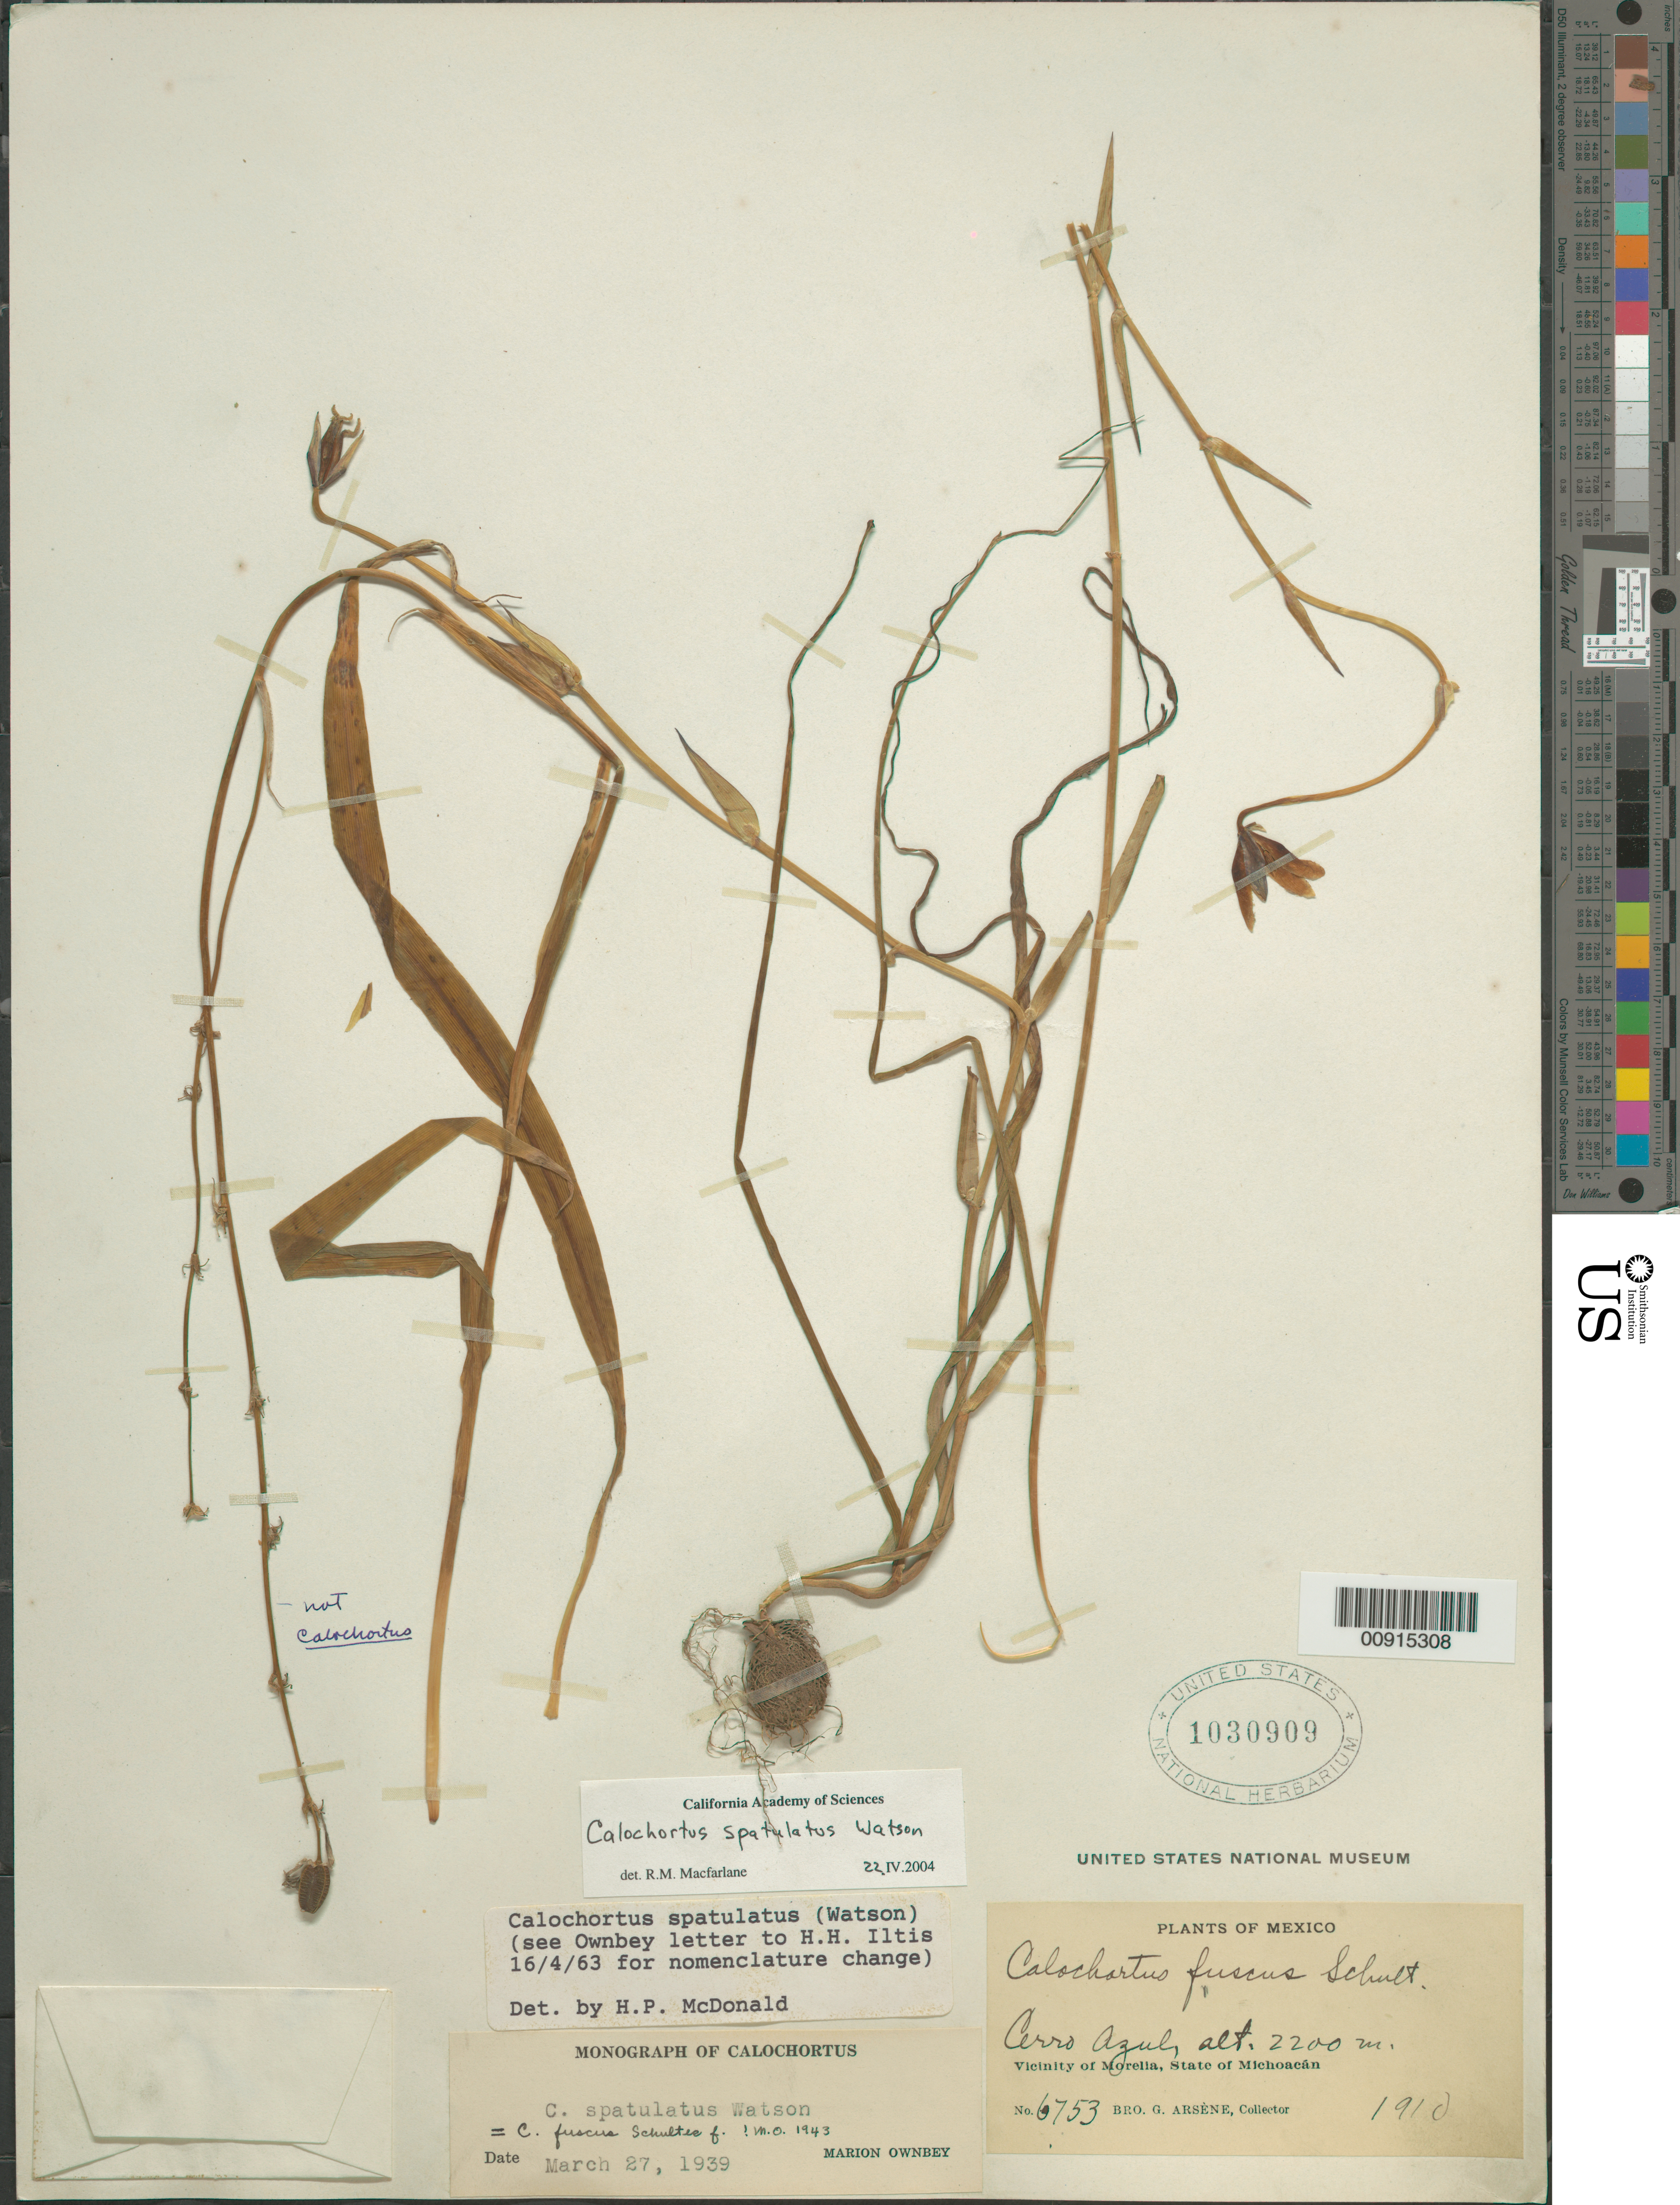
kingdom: Plantae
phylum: Tracheophyta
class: Liliopsida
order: Liliales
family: Liliaceae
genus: Calochortus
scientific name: Calochortus spatulatus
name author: S. Watson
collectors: Bro. G. Arsène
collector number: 6753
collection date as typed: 1910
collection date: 1910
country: Mexico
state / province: Michoacán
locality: Cerro Azul. Vicinity of Morelia, State of Michoacán.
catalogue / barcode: US 1030909